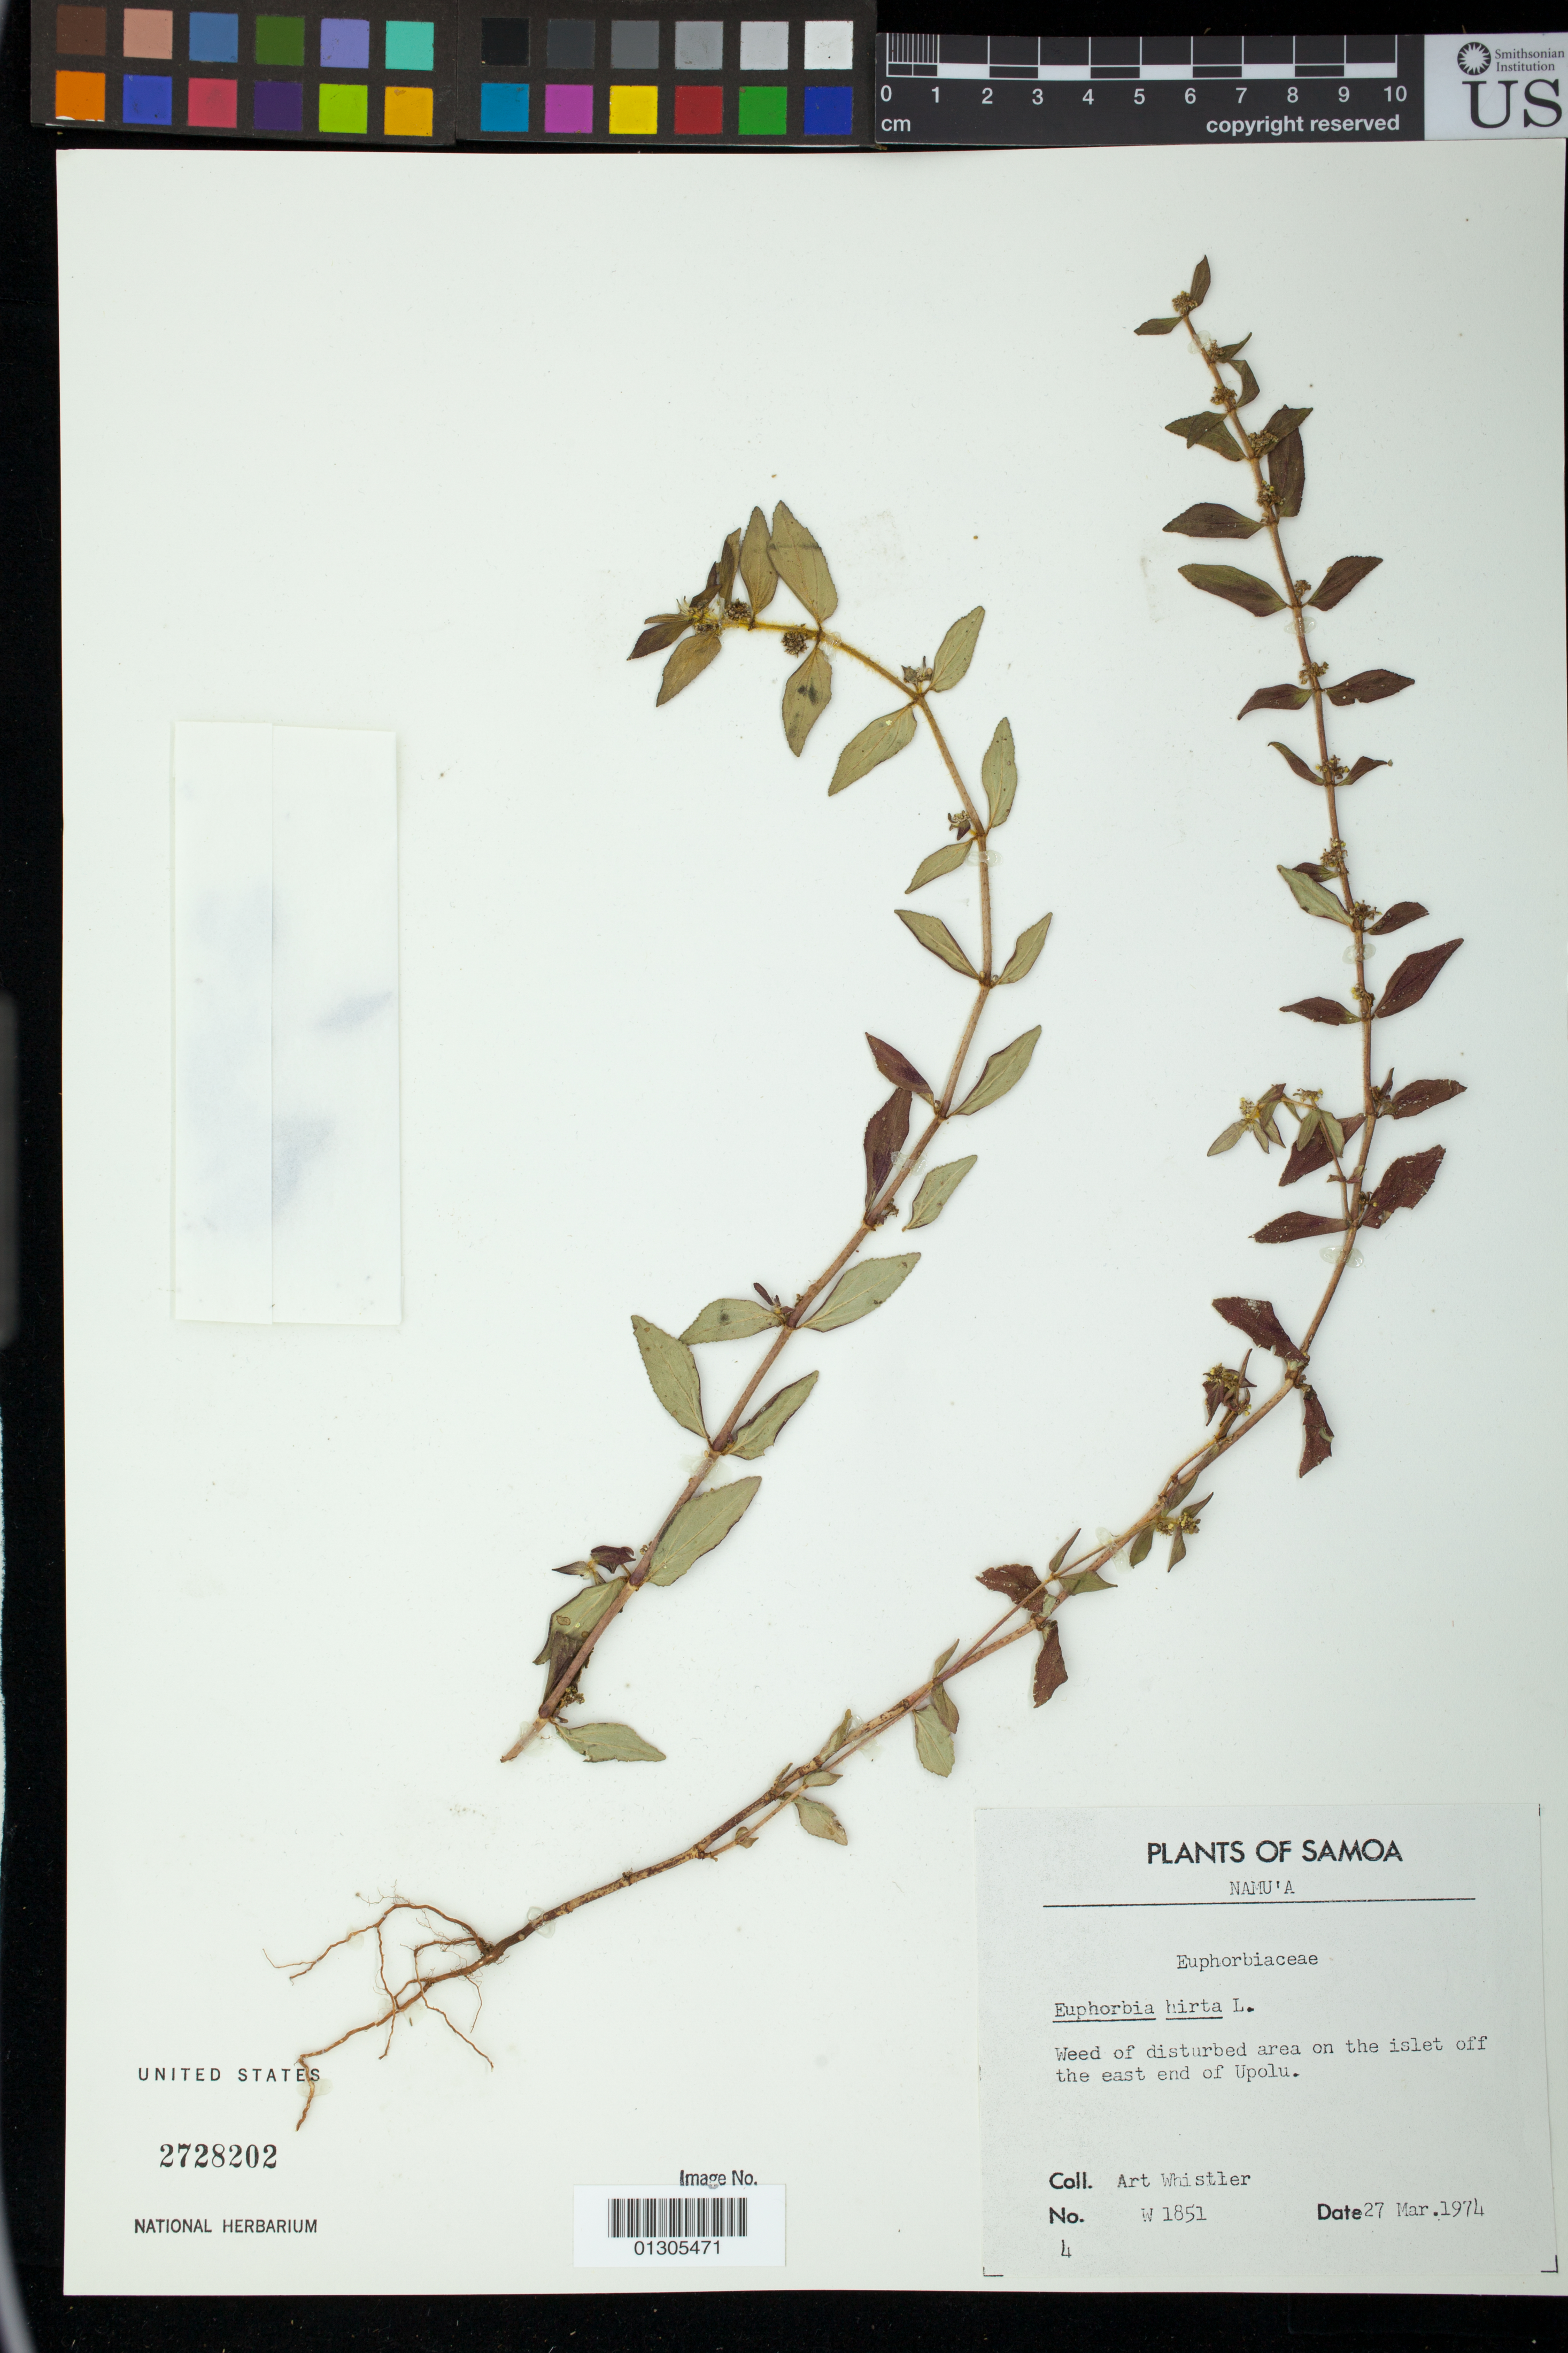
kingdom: Plantae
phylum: Tracheophyta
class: Magnoliopsida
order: Malpighiales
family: Euphorbiaceae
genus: Euphorbia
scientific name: Euphorbia hirta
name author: L.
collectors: A. Whistler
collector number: W 1851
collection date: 1974-03-27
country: Samoa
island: Namua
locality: Weed of disturbed area on the islet off the east end of Upolu.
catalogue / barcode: US 2728202